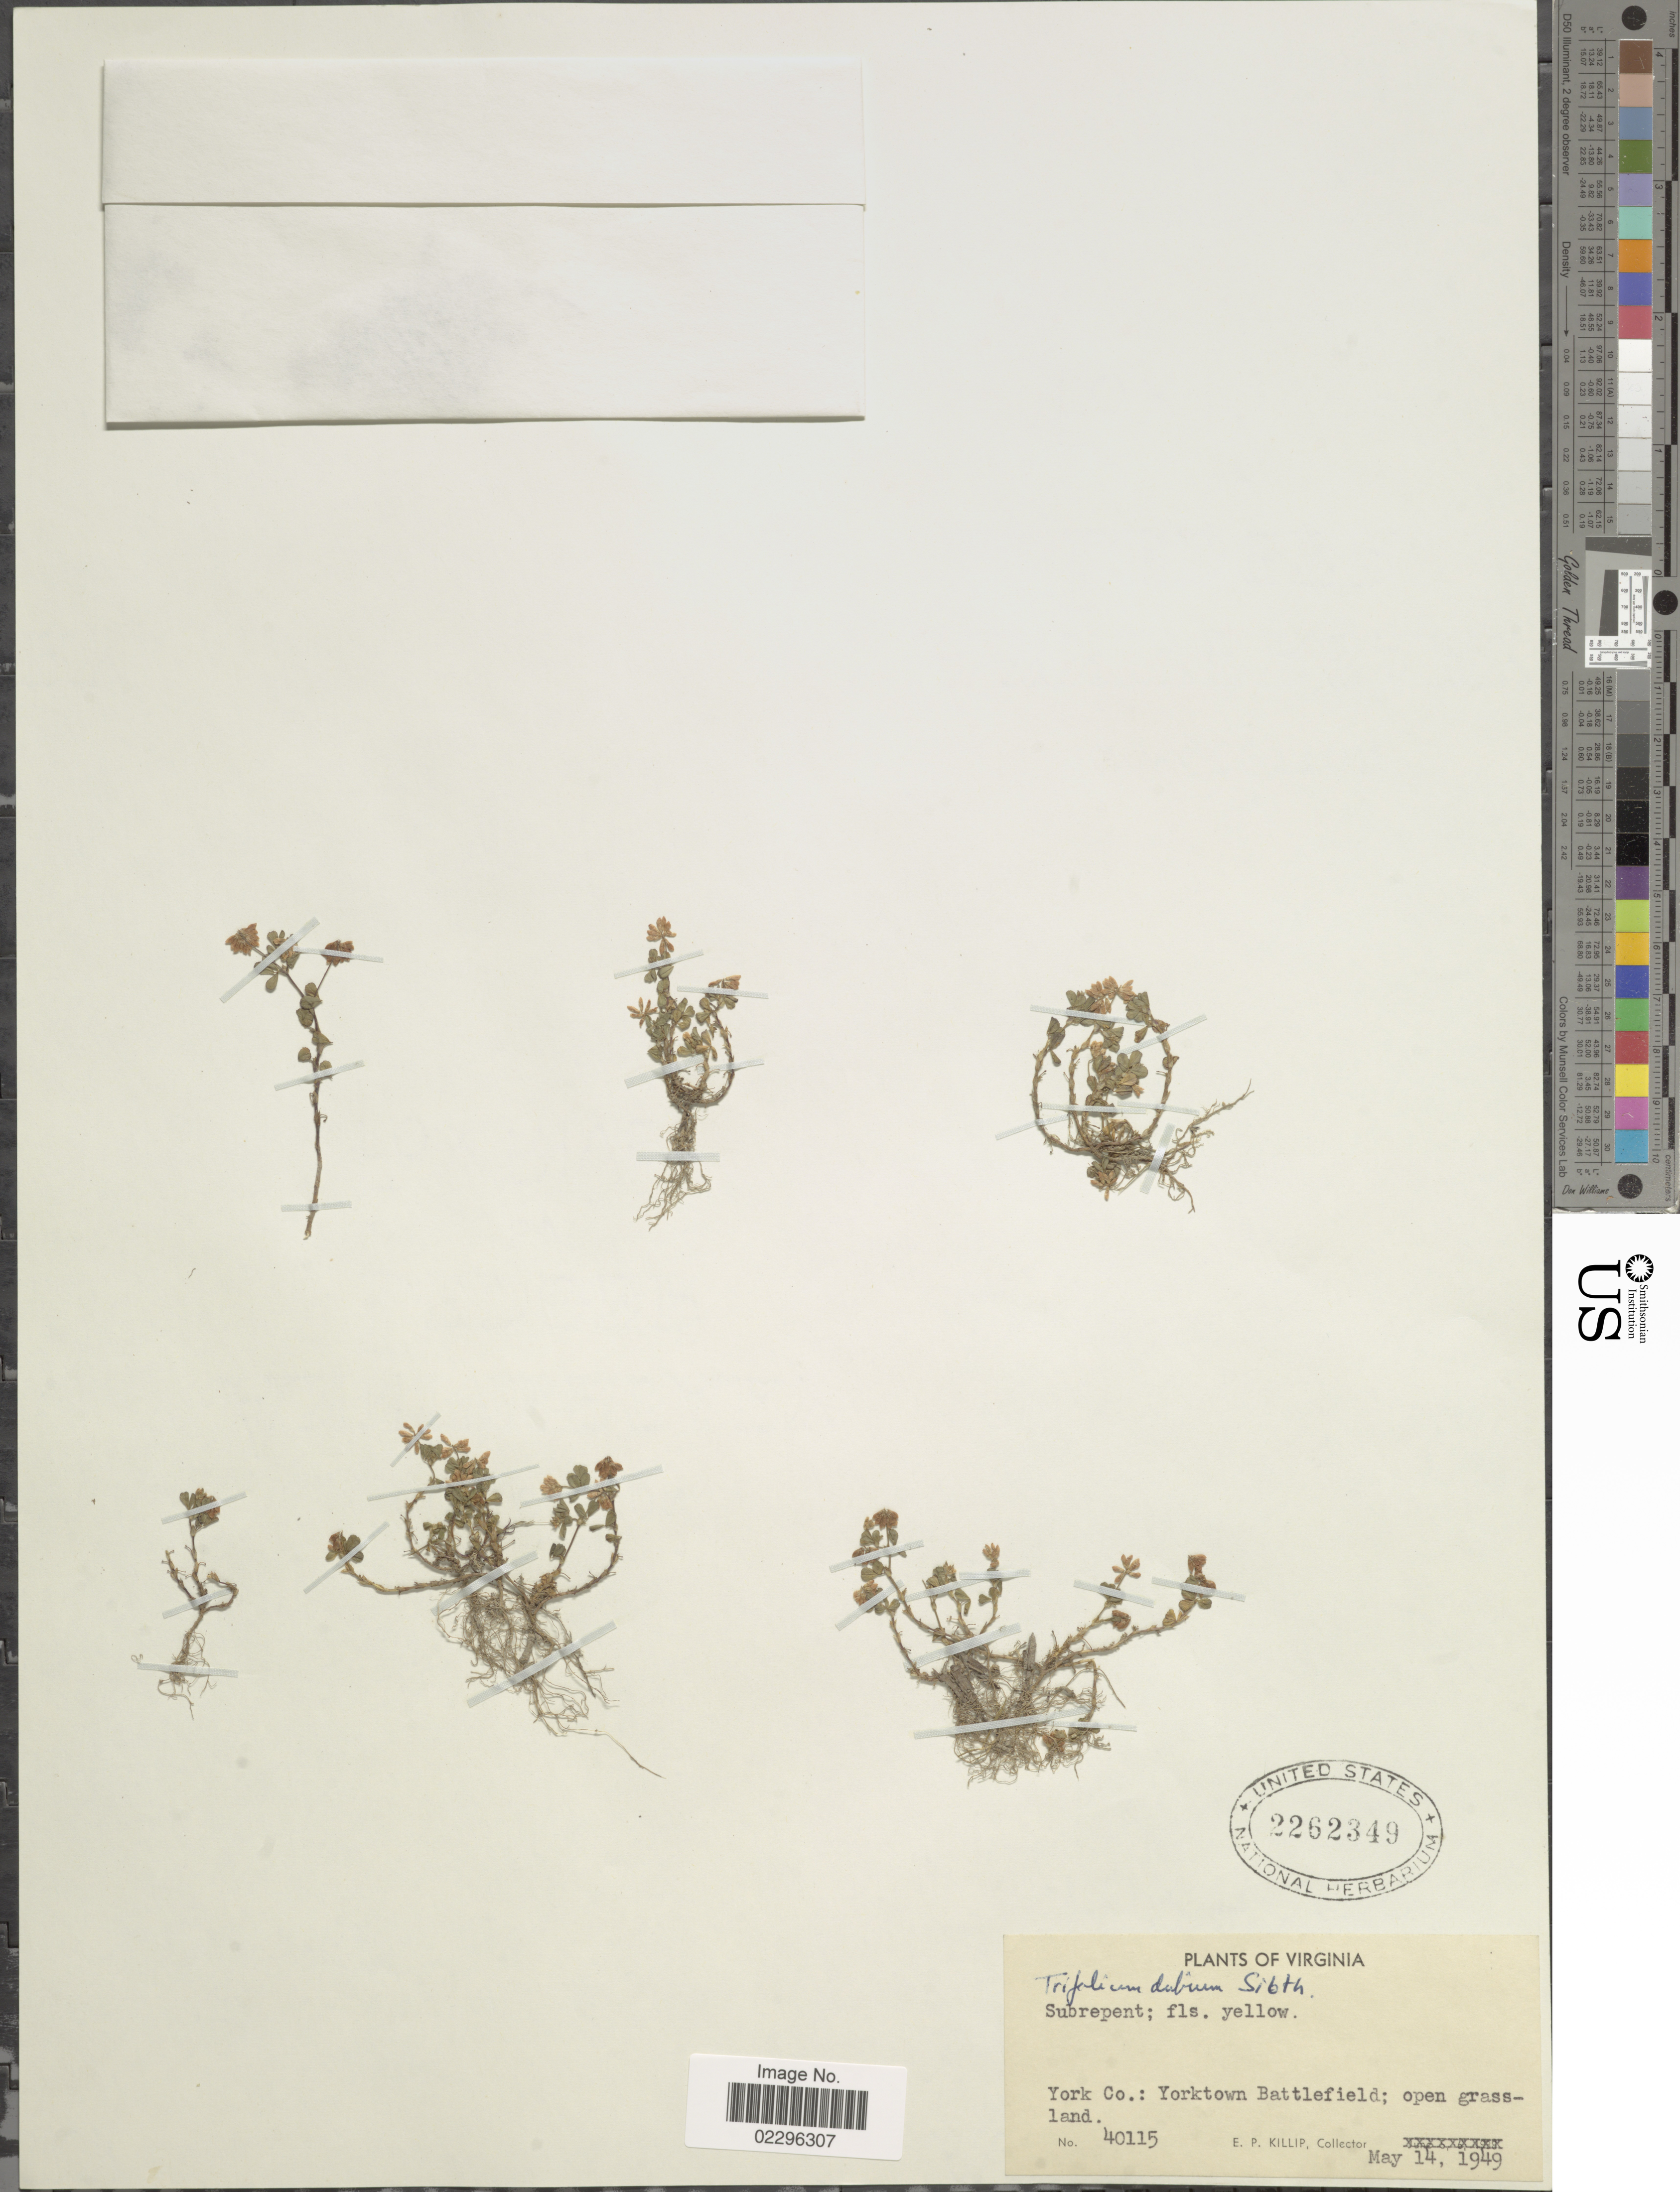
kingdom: Plantae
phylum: Tracheophyta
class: Magnoliopsida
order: Fabales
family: Fabaceae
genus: Trifolium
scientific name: Trifolium dubium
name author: Sibth.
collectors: E. P. Killip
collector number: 40115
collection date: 1949-05-14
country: United States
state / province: Virginia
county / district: York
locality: Yorktown Battlefield.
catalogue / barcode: US 2262349